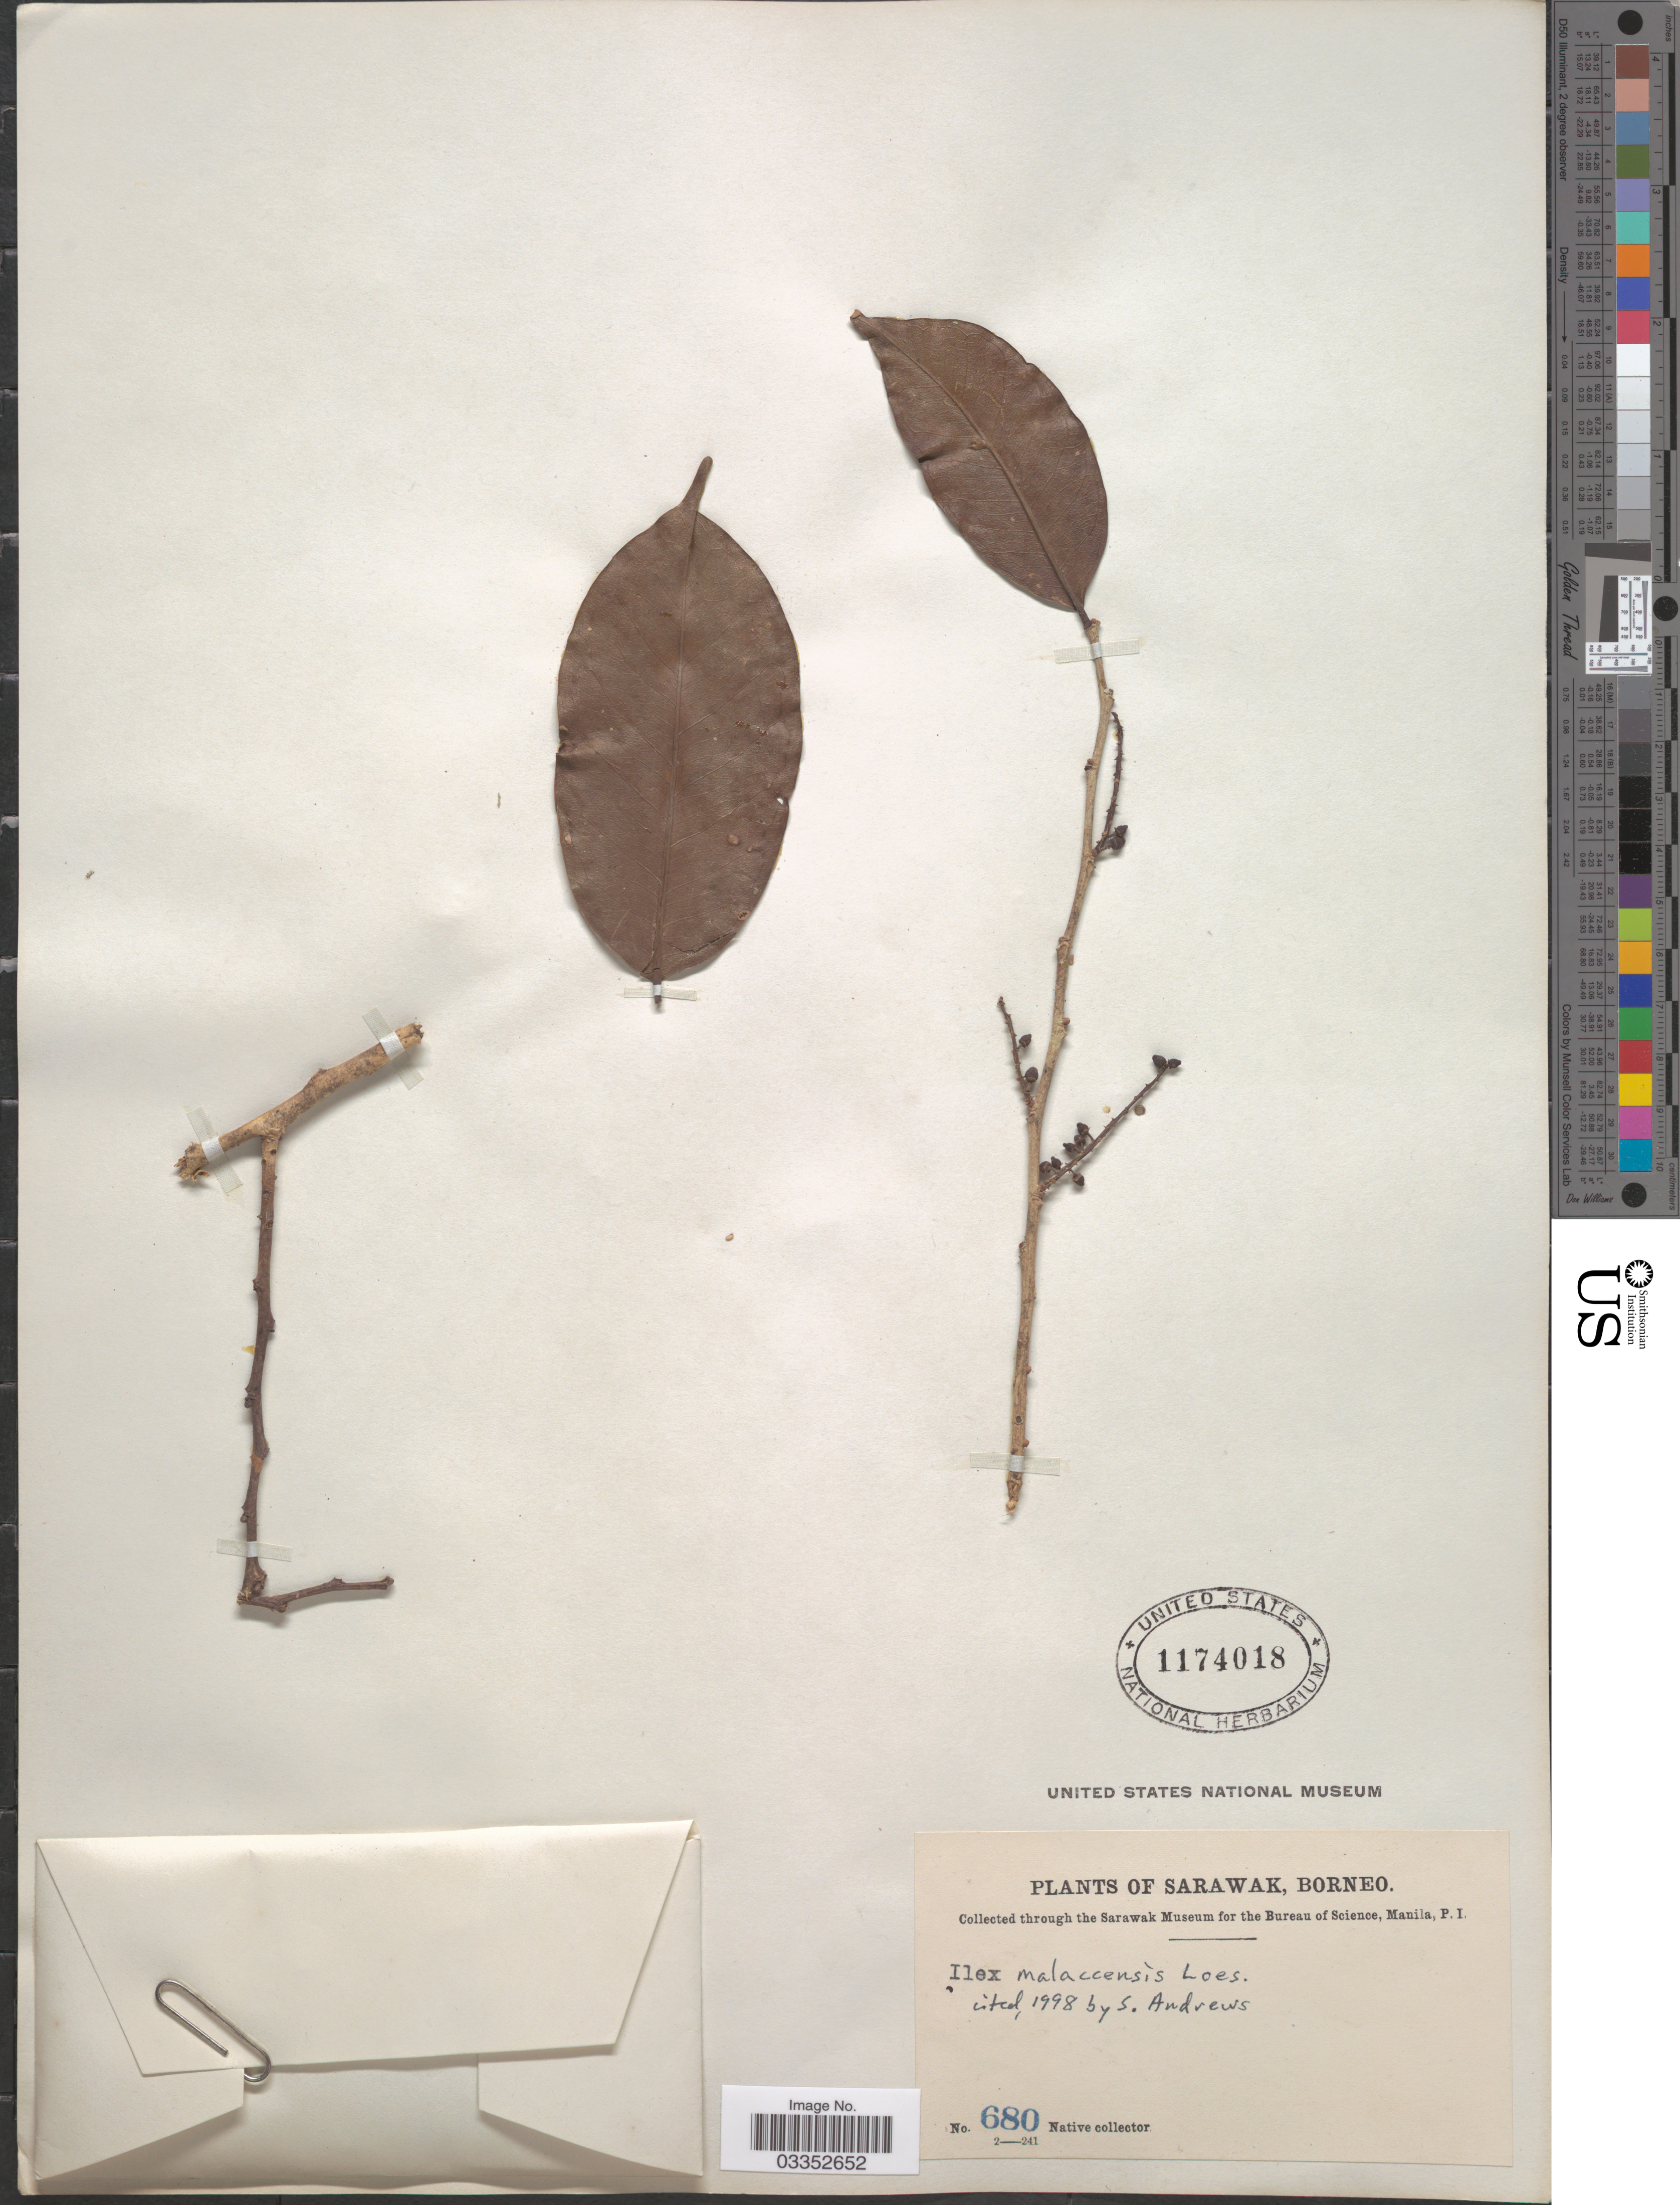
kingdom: Plantae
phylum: Tracheophyta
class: Magnoliopsida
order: Aquifoliales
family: Aquifoliaceae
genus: Ilex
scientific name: Ilex malaccensis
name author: Loes.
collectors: Native collector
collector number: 680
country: Malaysia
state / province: Sarawak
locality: Borneo.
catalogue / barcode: US 1174018